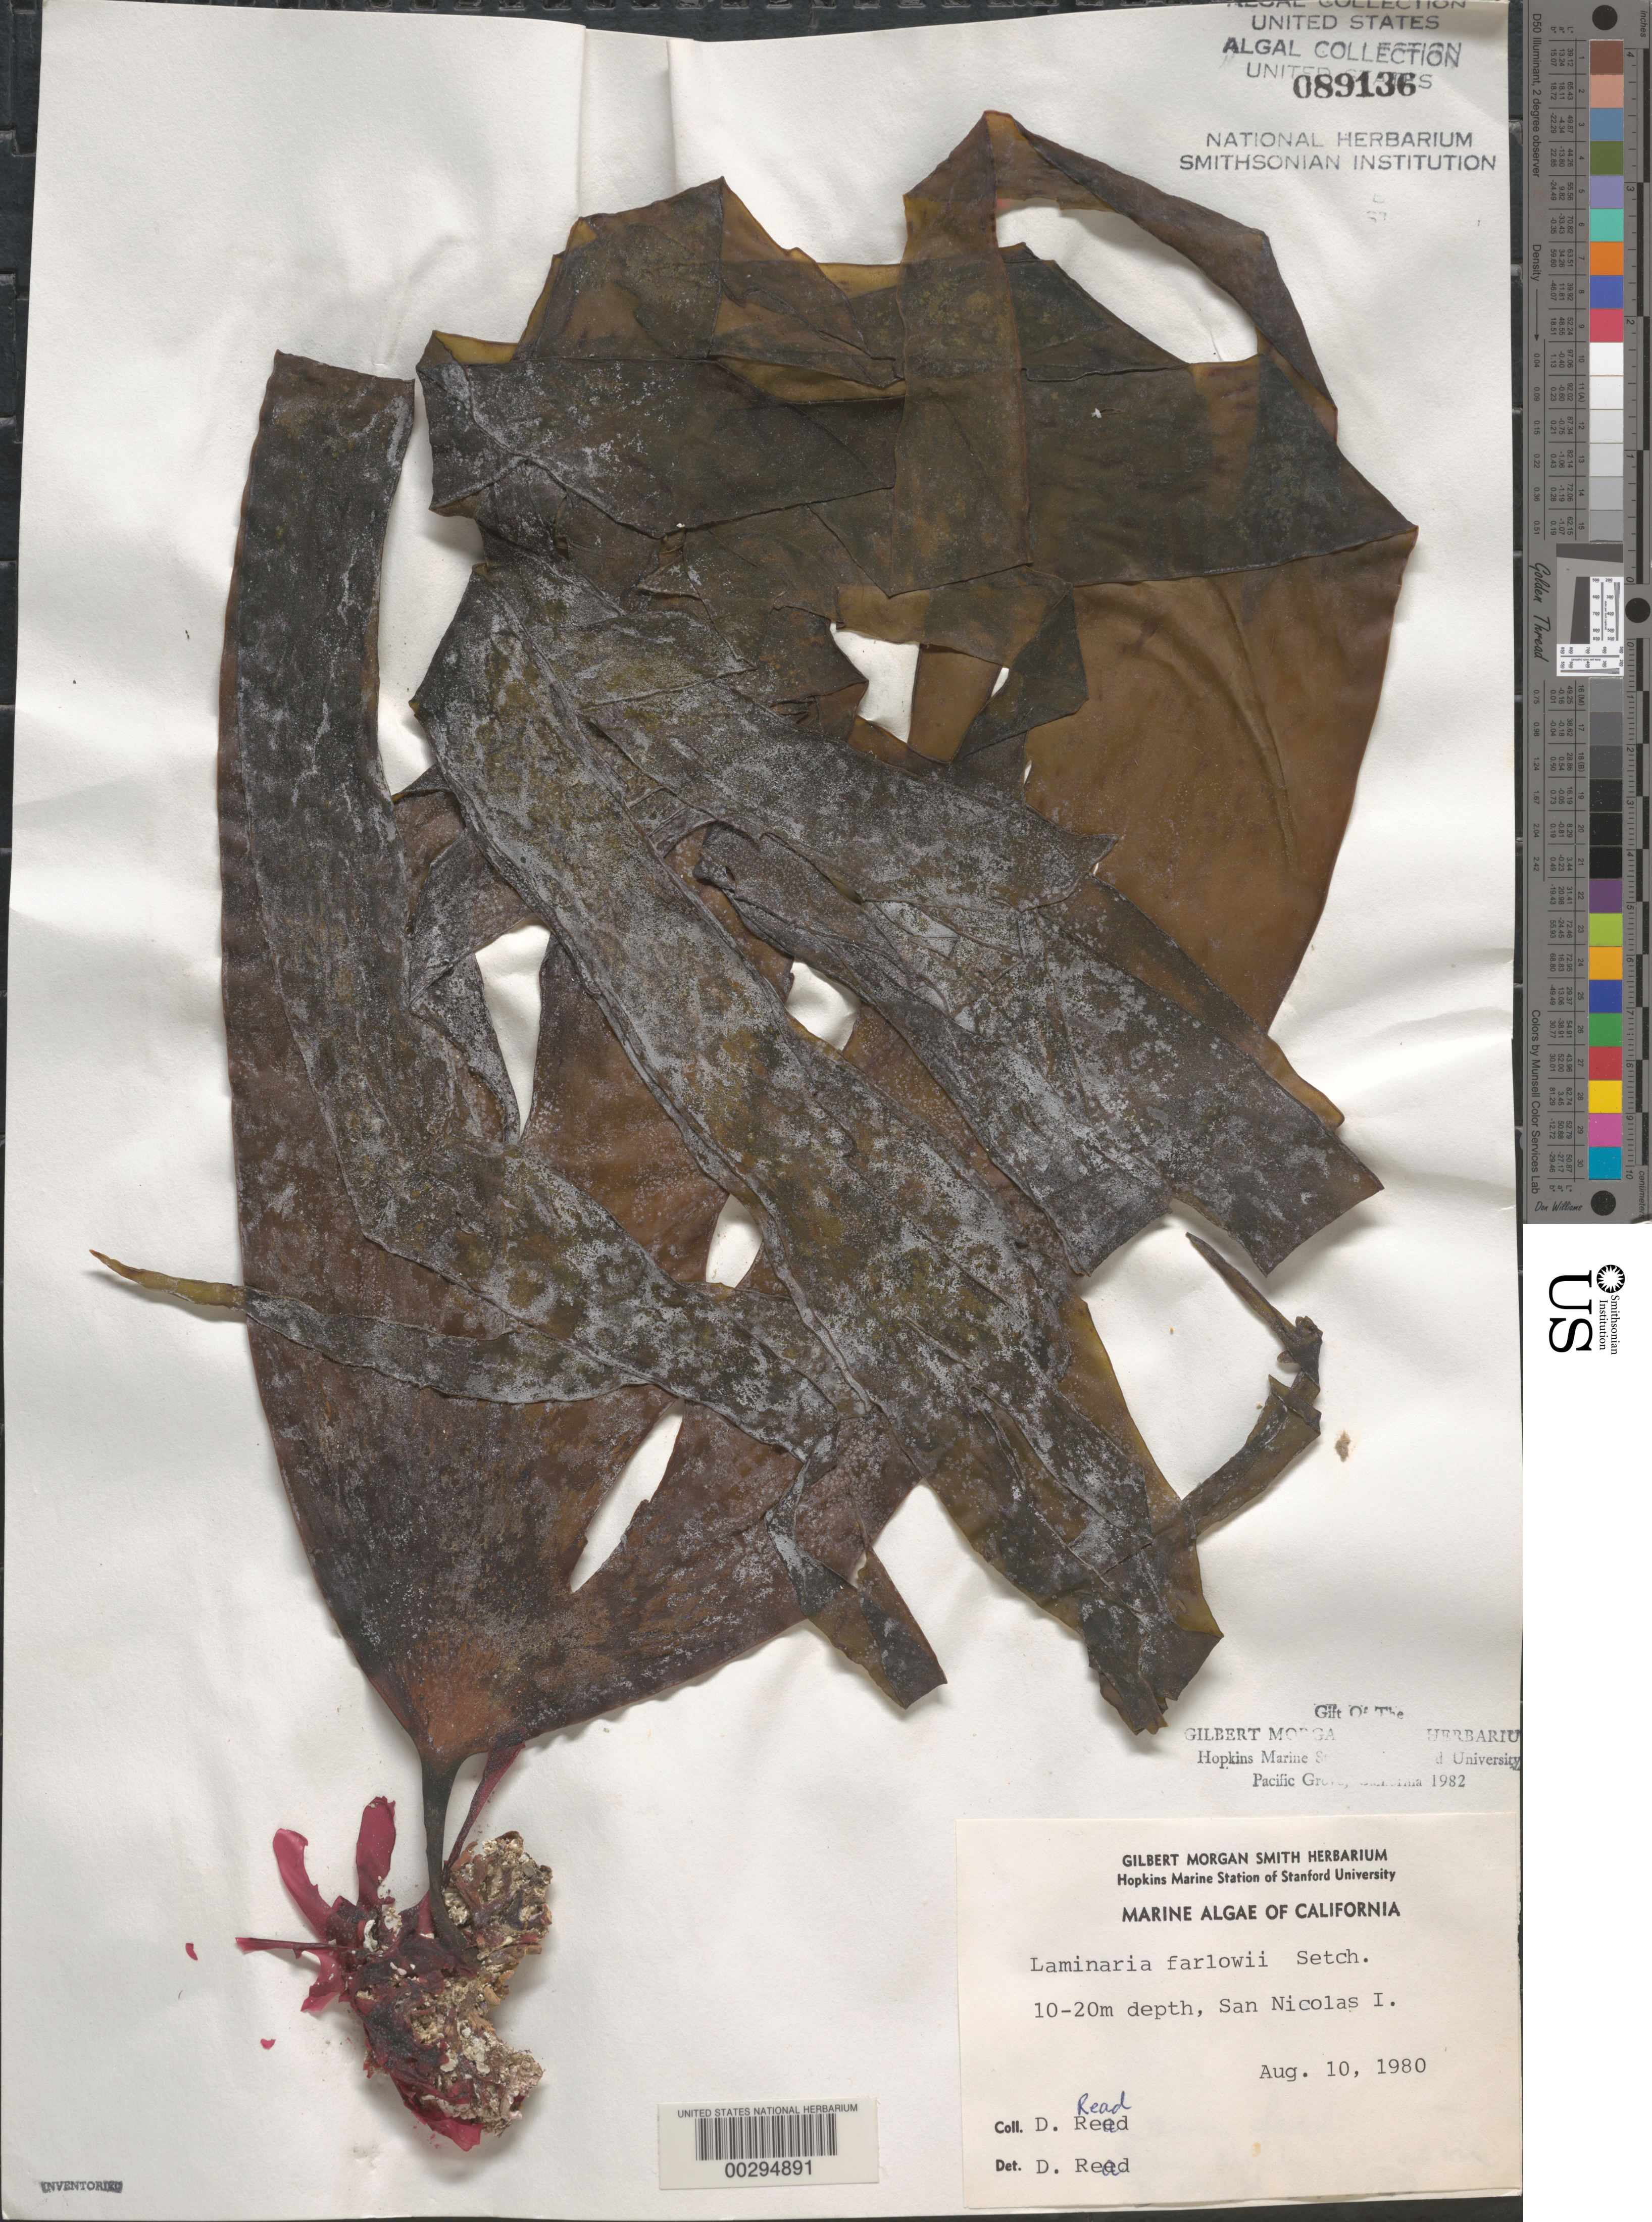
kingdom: Chromista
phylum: Ochrophyta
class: Phaeophyceae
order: Laminariales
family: Laminariaceae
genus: Laminaria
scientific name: Laminaria farlowii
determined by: Read, D.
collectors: D. Read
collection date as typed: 10 Aug 1980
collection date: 1980-08-10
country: United States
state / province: California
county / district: Ventura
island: San Nicolas Island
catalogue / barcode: US 89136